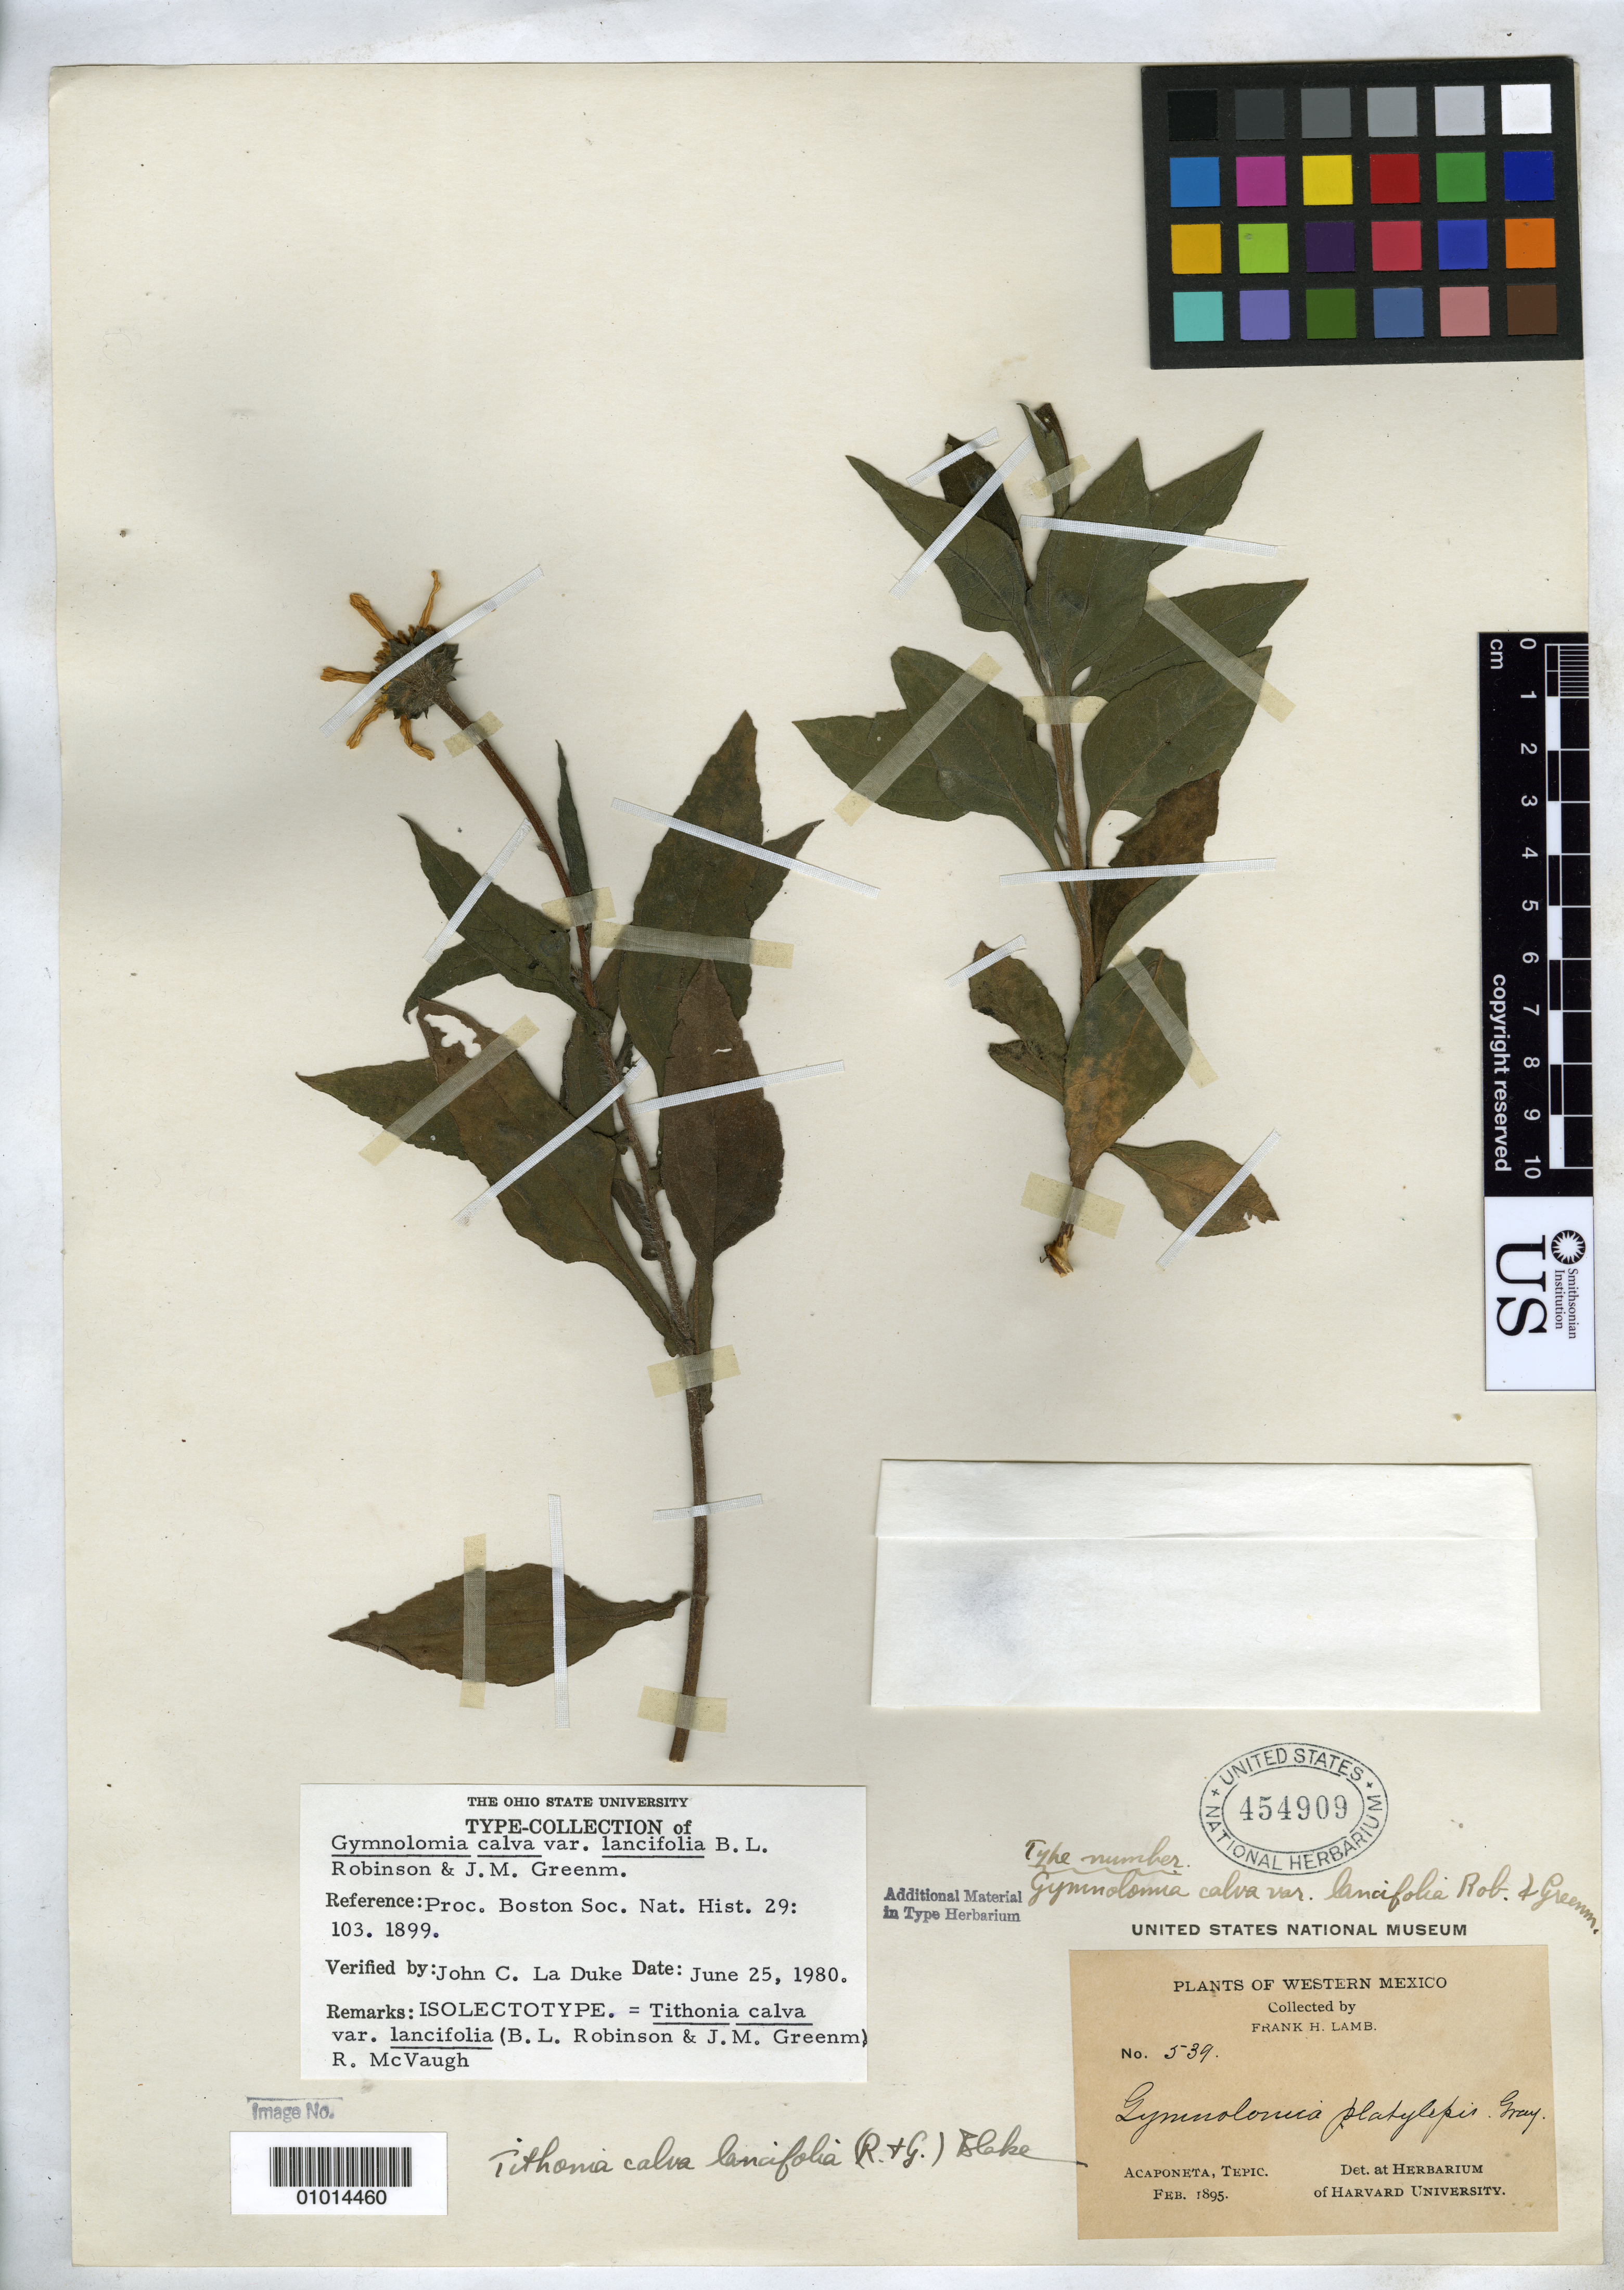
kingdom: Plantae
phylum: Tracheophyta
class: Magnoliopsida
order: Asterales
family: Asteraceae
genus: Gymnolomia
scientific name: Gymnolomia calva var. lancifolia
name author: B.L. Rob. & Greenm.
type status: Isolectotype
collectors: F. H. Lamb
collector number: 539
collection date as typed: Feb 1895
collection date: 1895-02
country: Mexico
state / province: Nayarit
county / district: Acaponeta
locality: Acaponeta, Tepic Territory [now Nayarit].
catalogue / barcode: US 454909